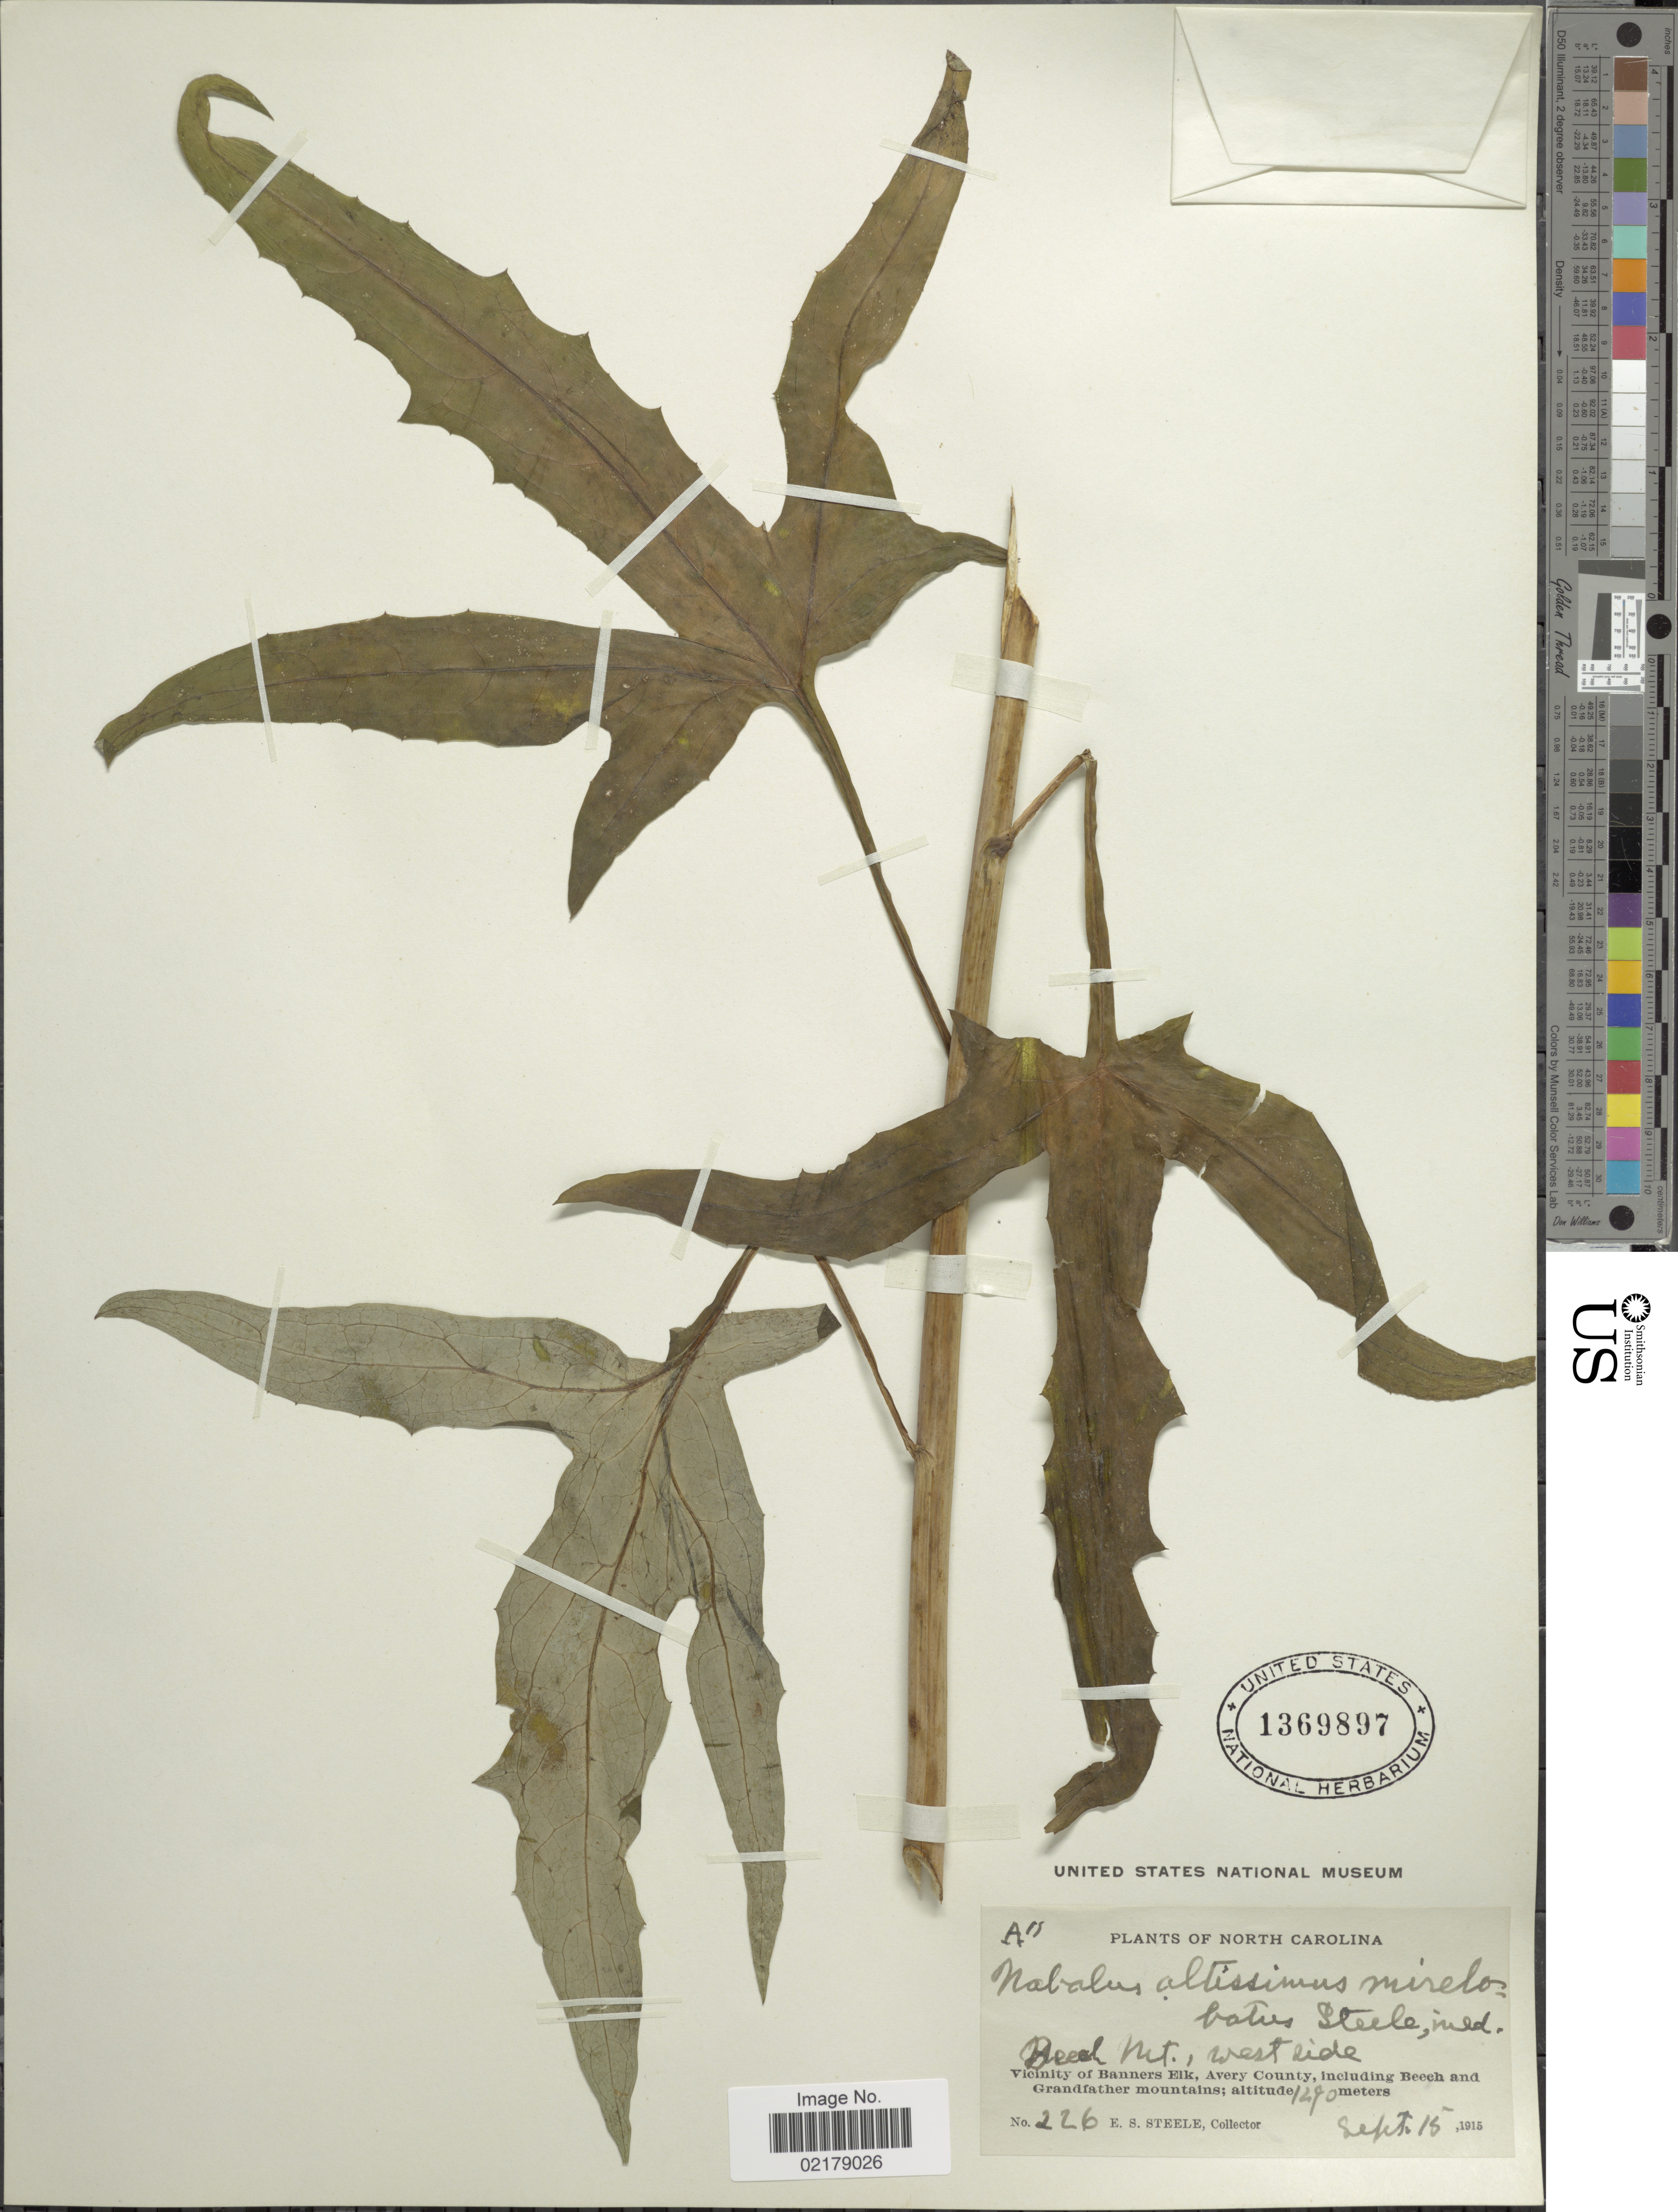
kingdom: Plantae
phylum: Tracheophyta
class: Magnoliopsida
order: Asterales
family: Asteraceae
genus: Nabalus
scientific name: Nabalus altissimus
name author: (L.) Hook.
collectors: E. Steele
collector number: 226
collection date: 1915-09-15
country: United States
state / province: North Carolina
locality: Beech Mt., west side, Vicinity of Banners Elk, Avery County, including Beech and Grandfather mountains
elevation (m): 1290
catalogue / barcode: US 1369897